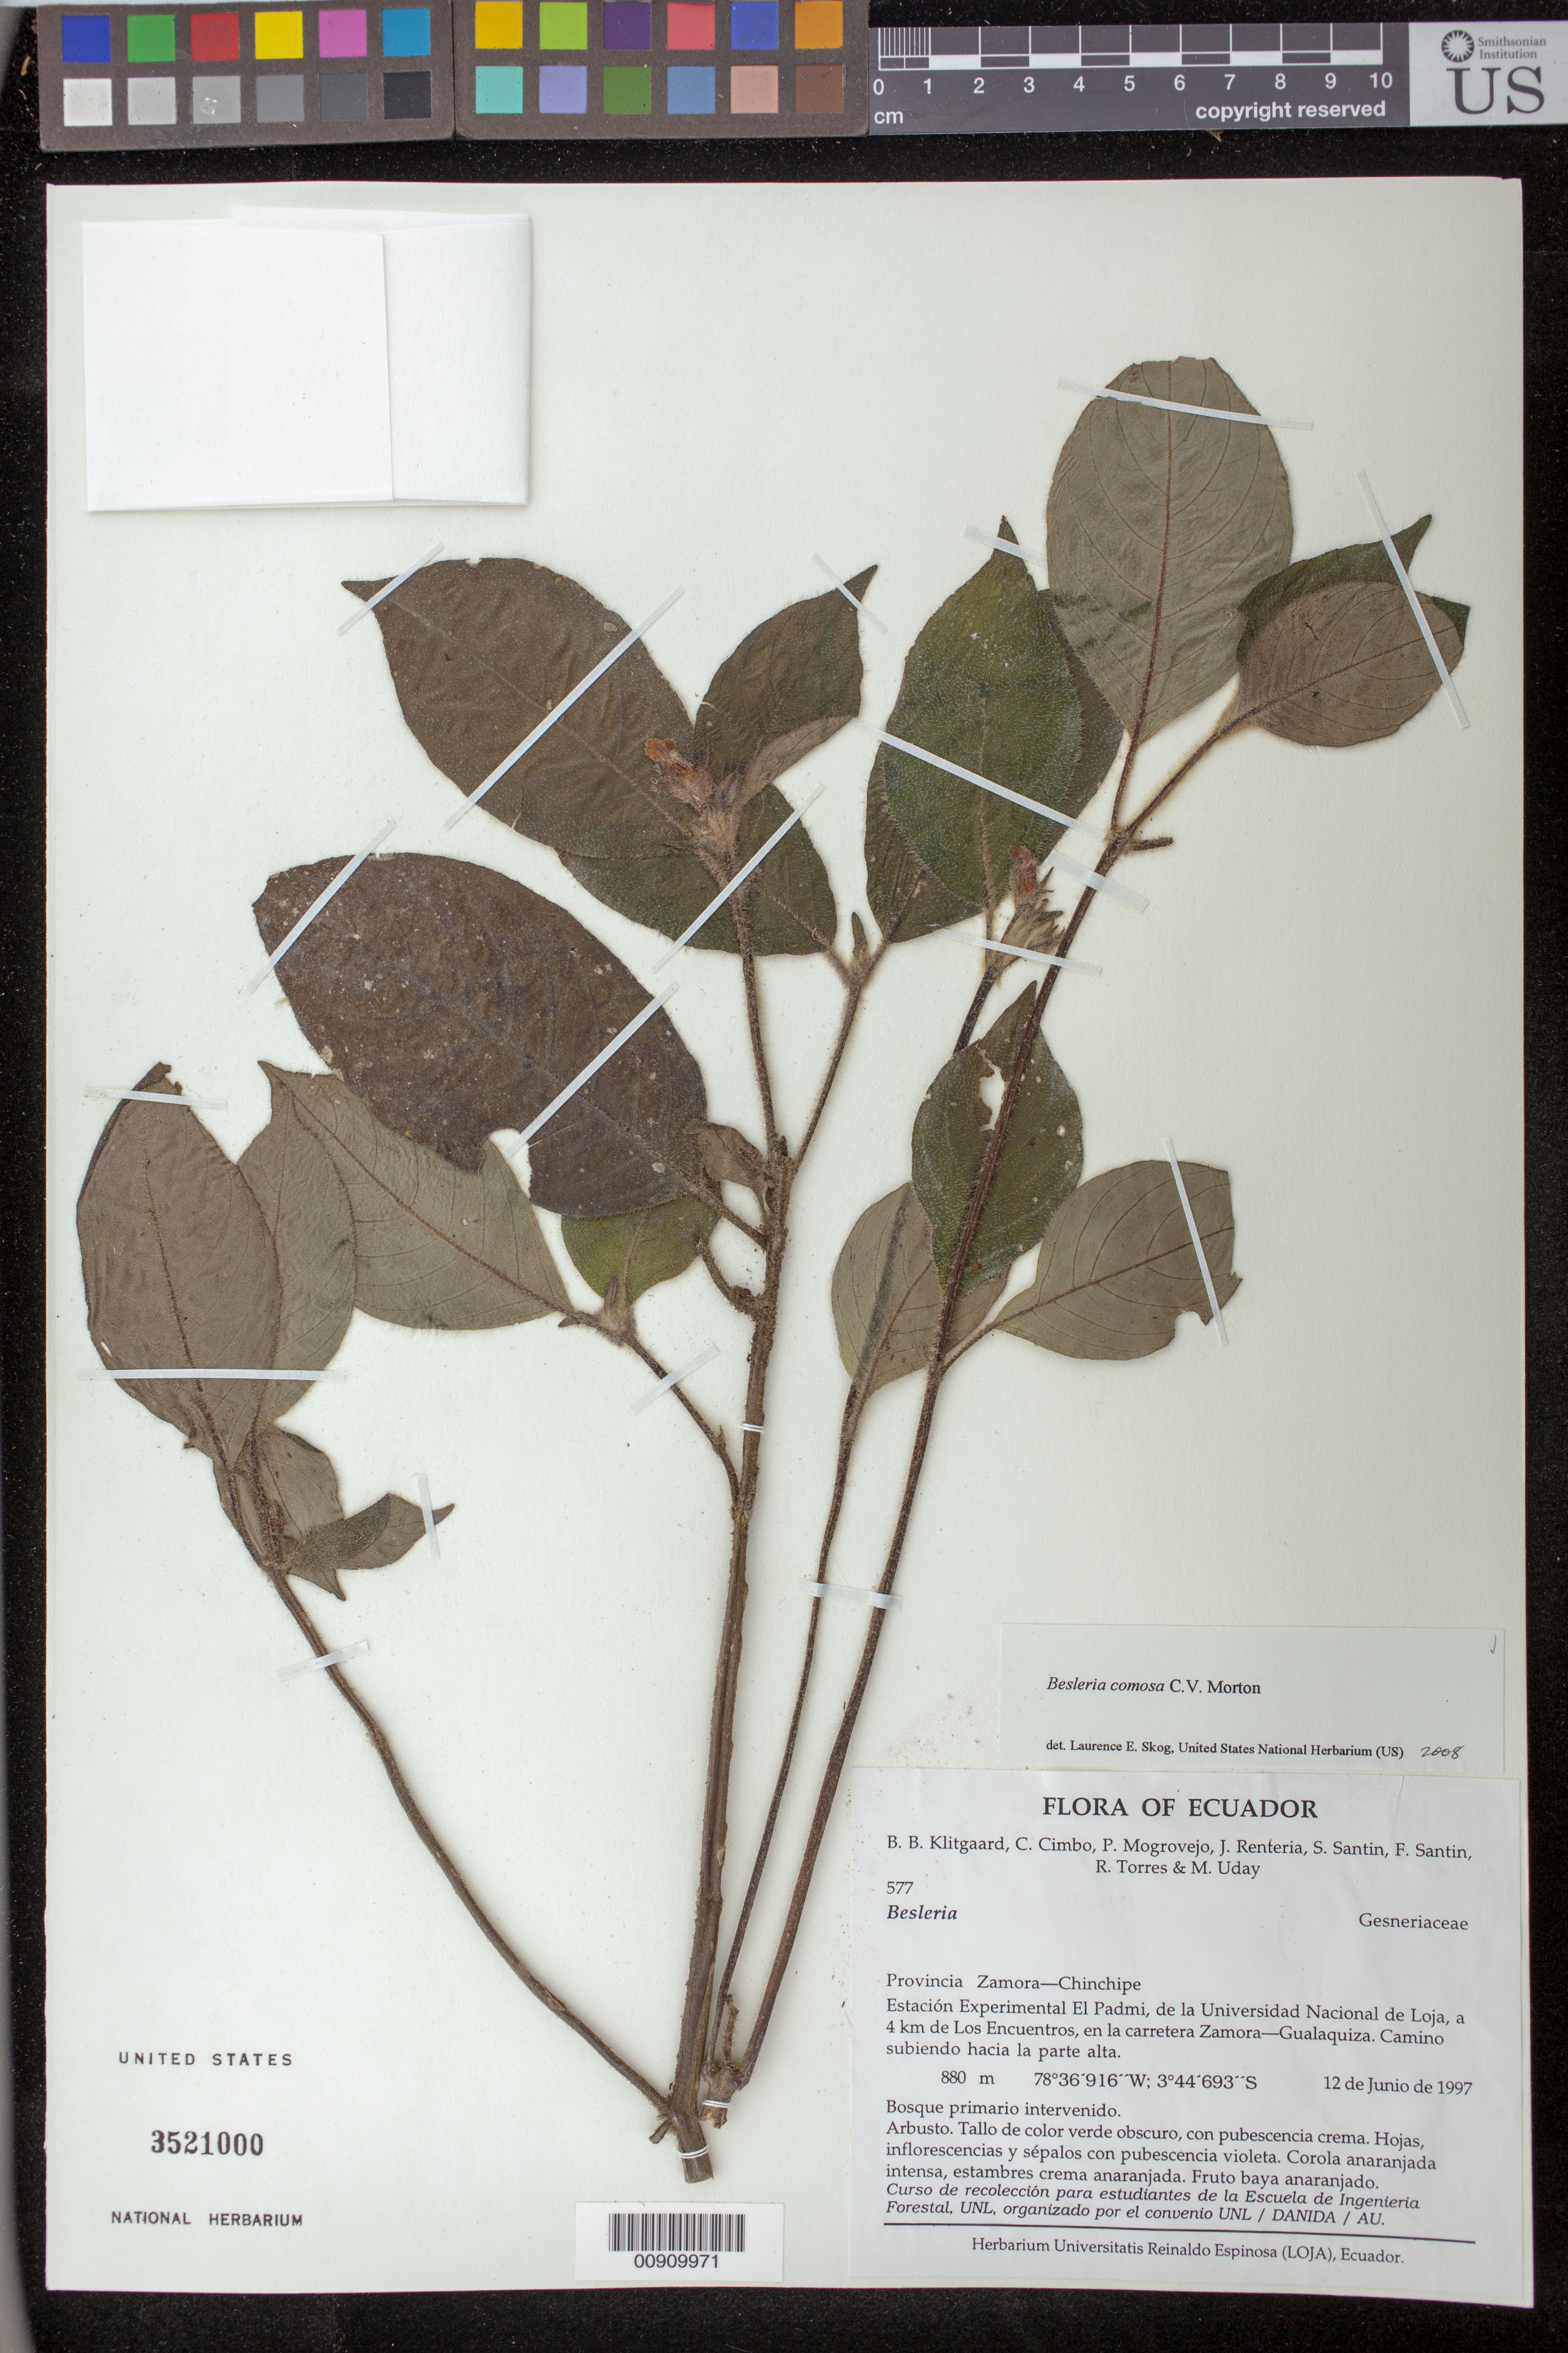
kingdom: Plantae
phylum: Tracheophyta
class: Magnoliopsida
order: Lamiales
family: Gesneriaceae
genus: Besleria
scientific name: Besleria comosa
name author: C.V. Morton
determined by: Skog, Laurence E.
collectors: B. B. Klitgaard & et al.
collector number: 577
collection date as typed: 12 Jun 1997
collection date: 1997-06-12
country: Ecuador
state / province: Zamora-Chinchipe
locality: Estación Experimental El Padmi, de la Universidad Nacional de Loja, a 4 km de Los Encuentros, en la carretera Zamora-Gualaquiza. Camino subiendo hacia la parte alta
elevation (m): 880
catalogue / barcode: US 3521000